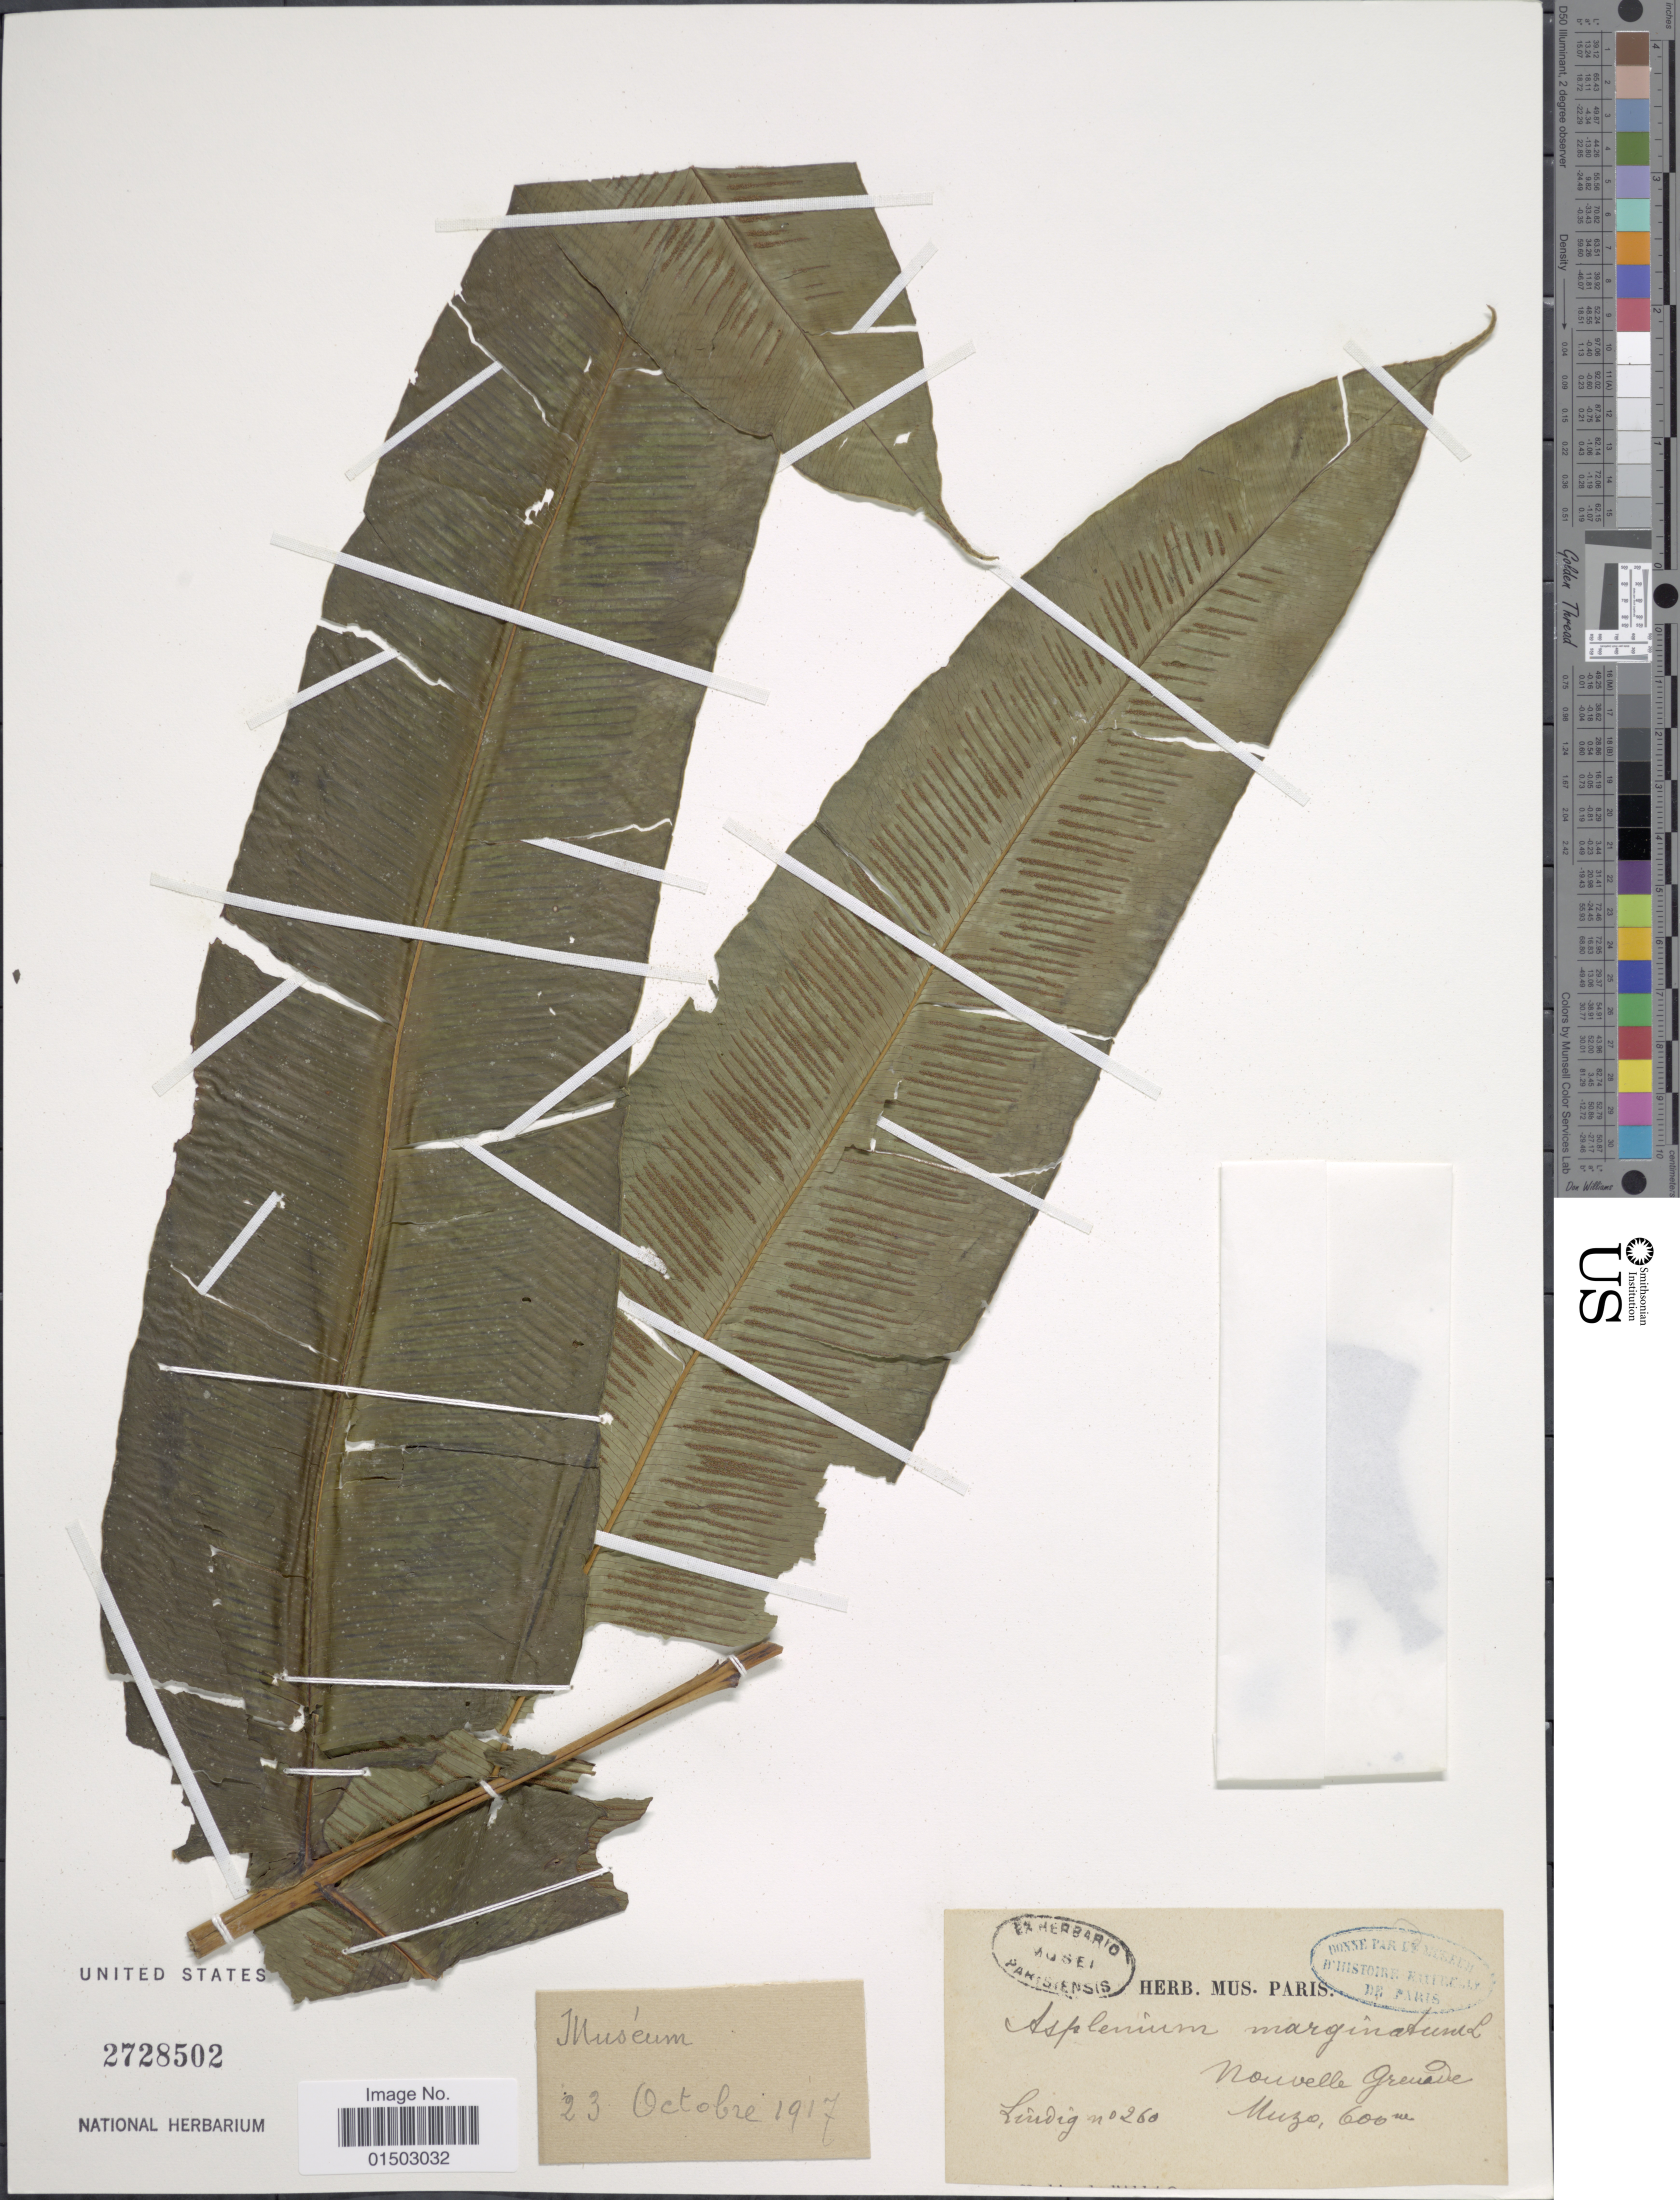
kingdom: Plantae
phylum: Tracheophyta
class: Polypodiopsida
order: Polypodiales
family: Hemidictyaceae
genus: Hemidictyum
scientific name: Hemidictyum marginatum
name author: (L.) C. Presl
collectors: -. Lindig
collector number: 260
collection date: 1917-10-23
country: Colombia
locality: Nouvelle Grenade. Muzo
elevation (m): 600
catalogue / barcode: US 2728502